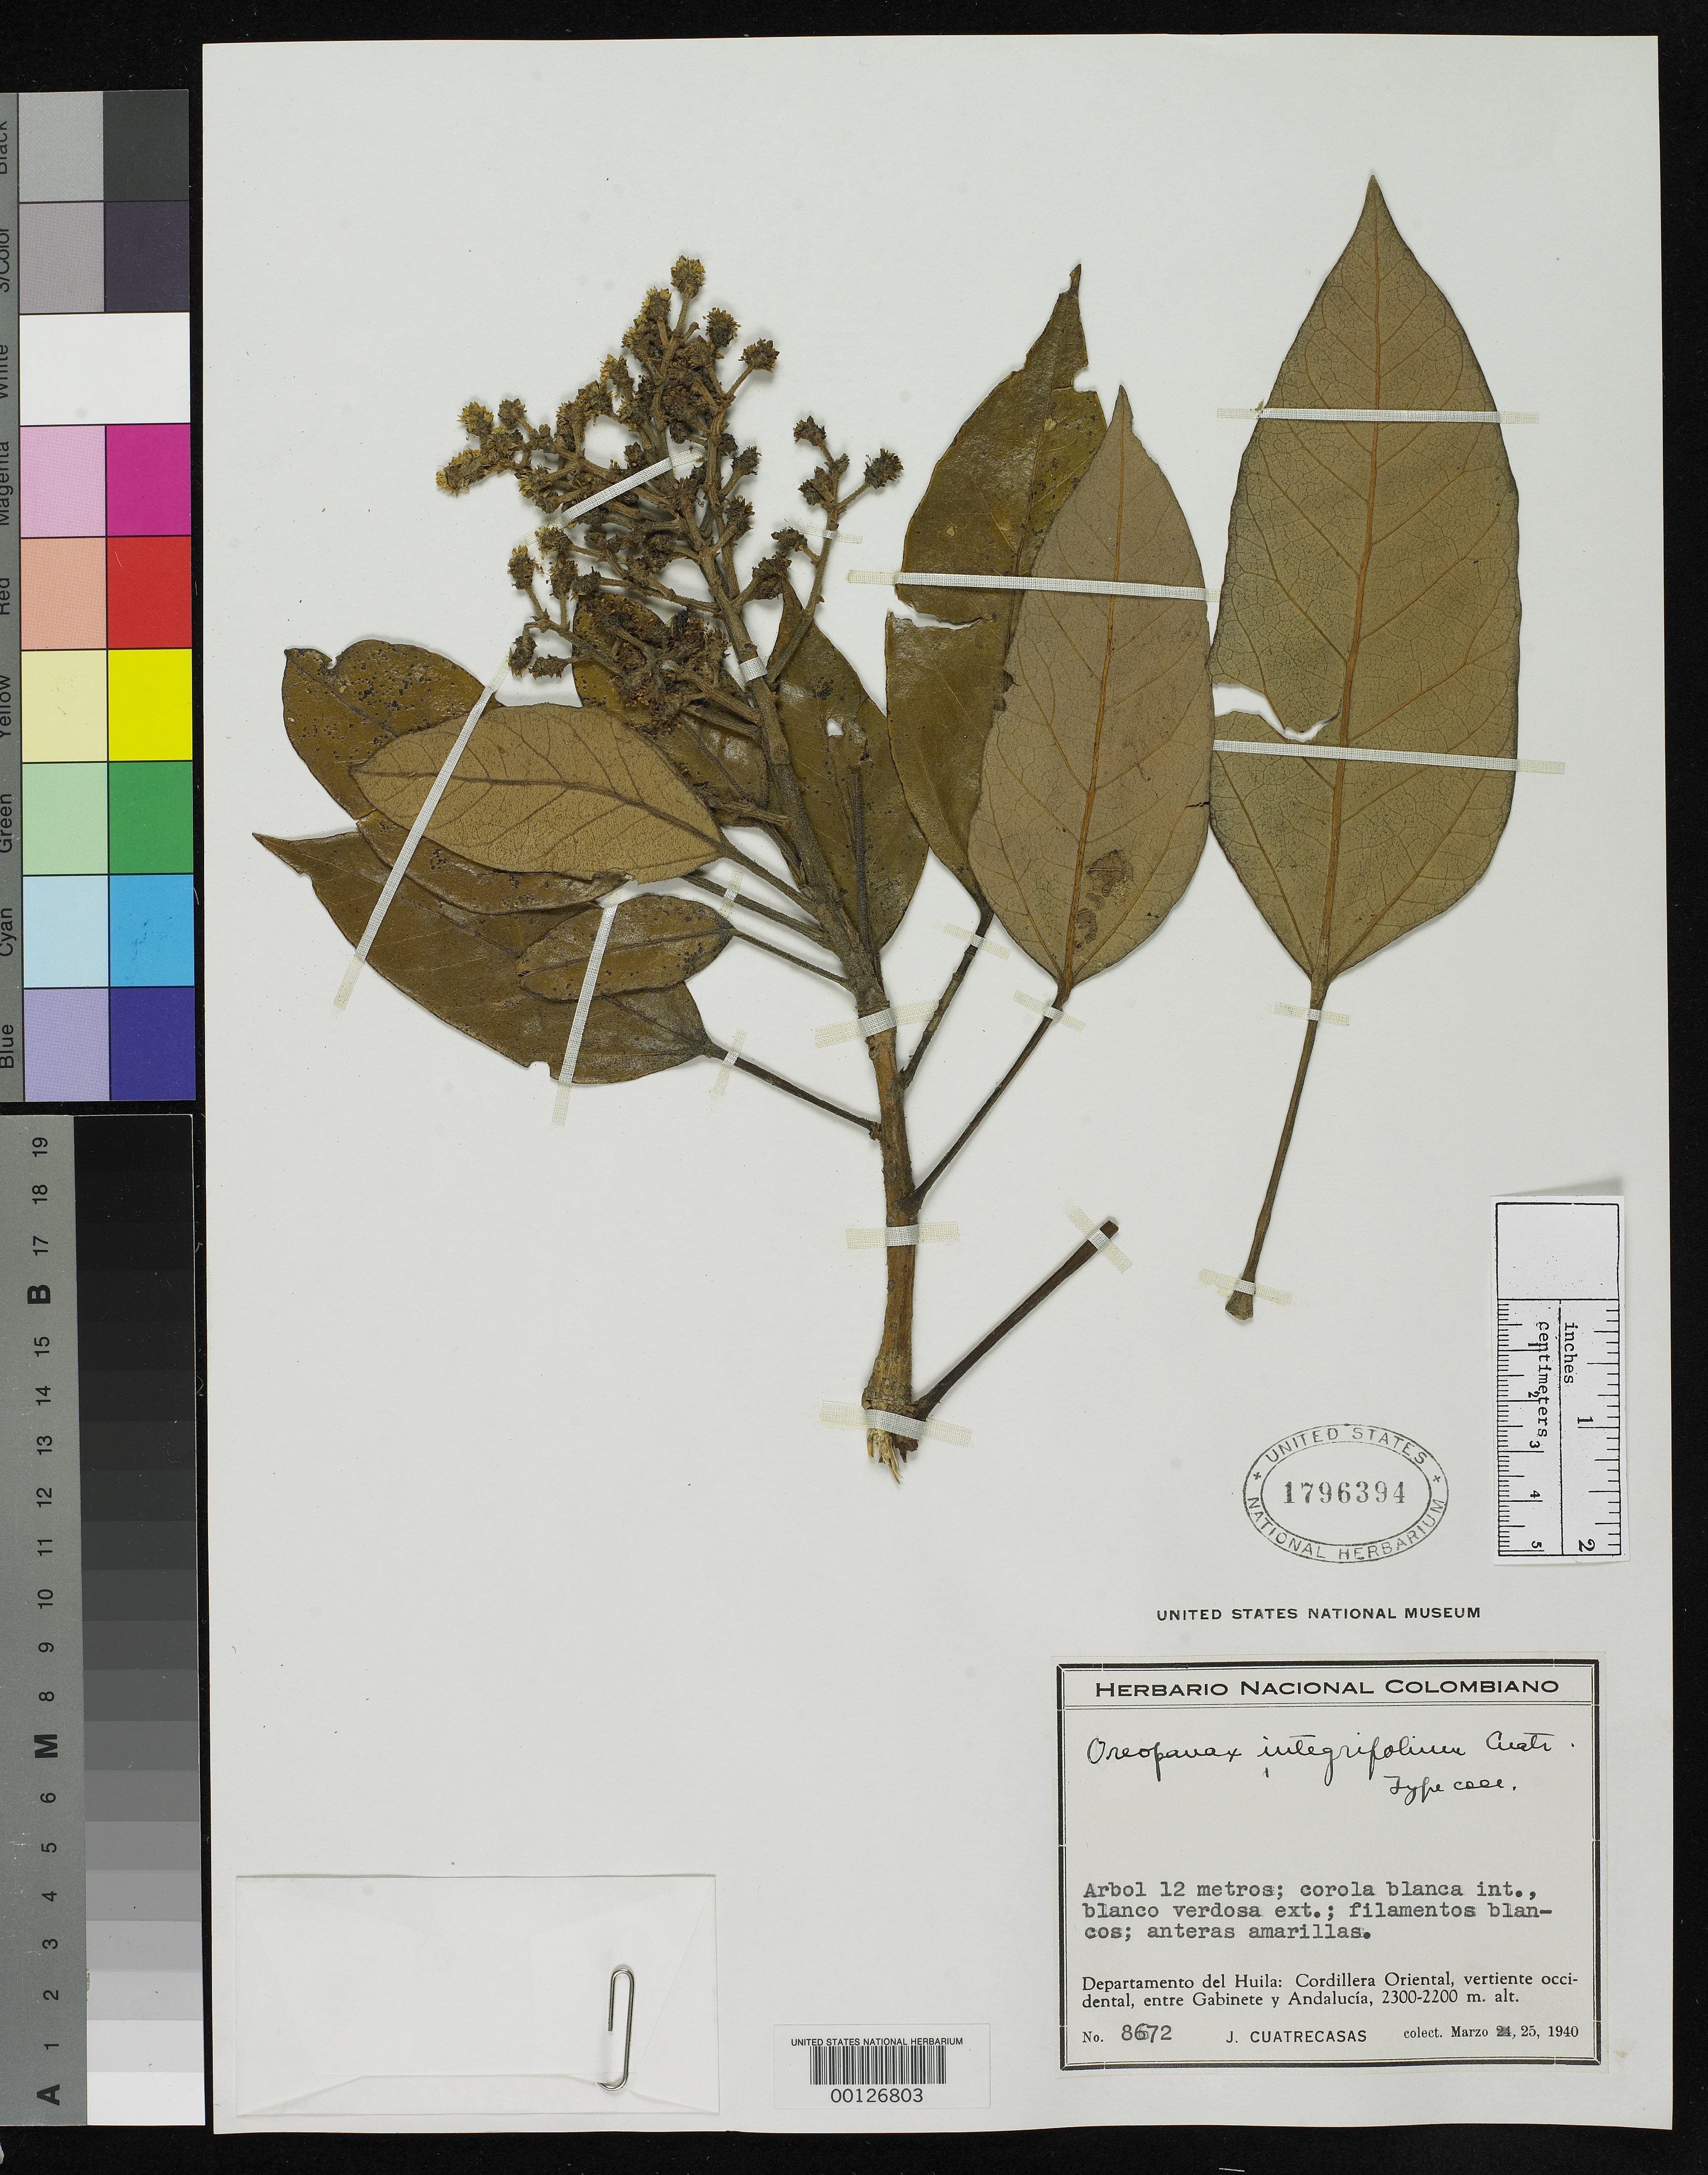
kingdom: Plantae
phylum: Tracheophyta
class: Magnoliopsida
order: Apiales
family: Araliaceae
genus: Oreopanax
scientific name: Oreopanax integrifolius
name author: Cuatrec.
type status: Isotype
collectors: J. Cuatrecasas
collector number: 8672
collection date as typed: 25 Mar 1940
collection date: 1940-03-25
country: Colombia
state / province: Huila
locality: Between Gabinete and Andalucia, Cordillera Oriental.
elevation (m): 2200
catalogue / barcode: US 1796394